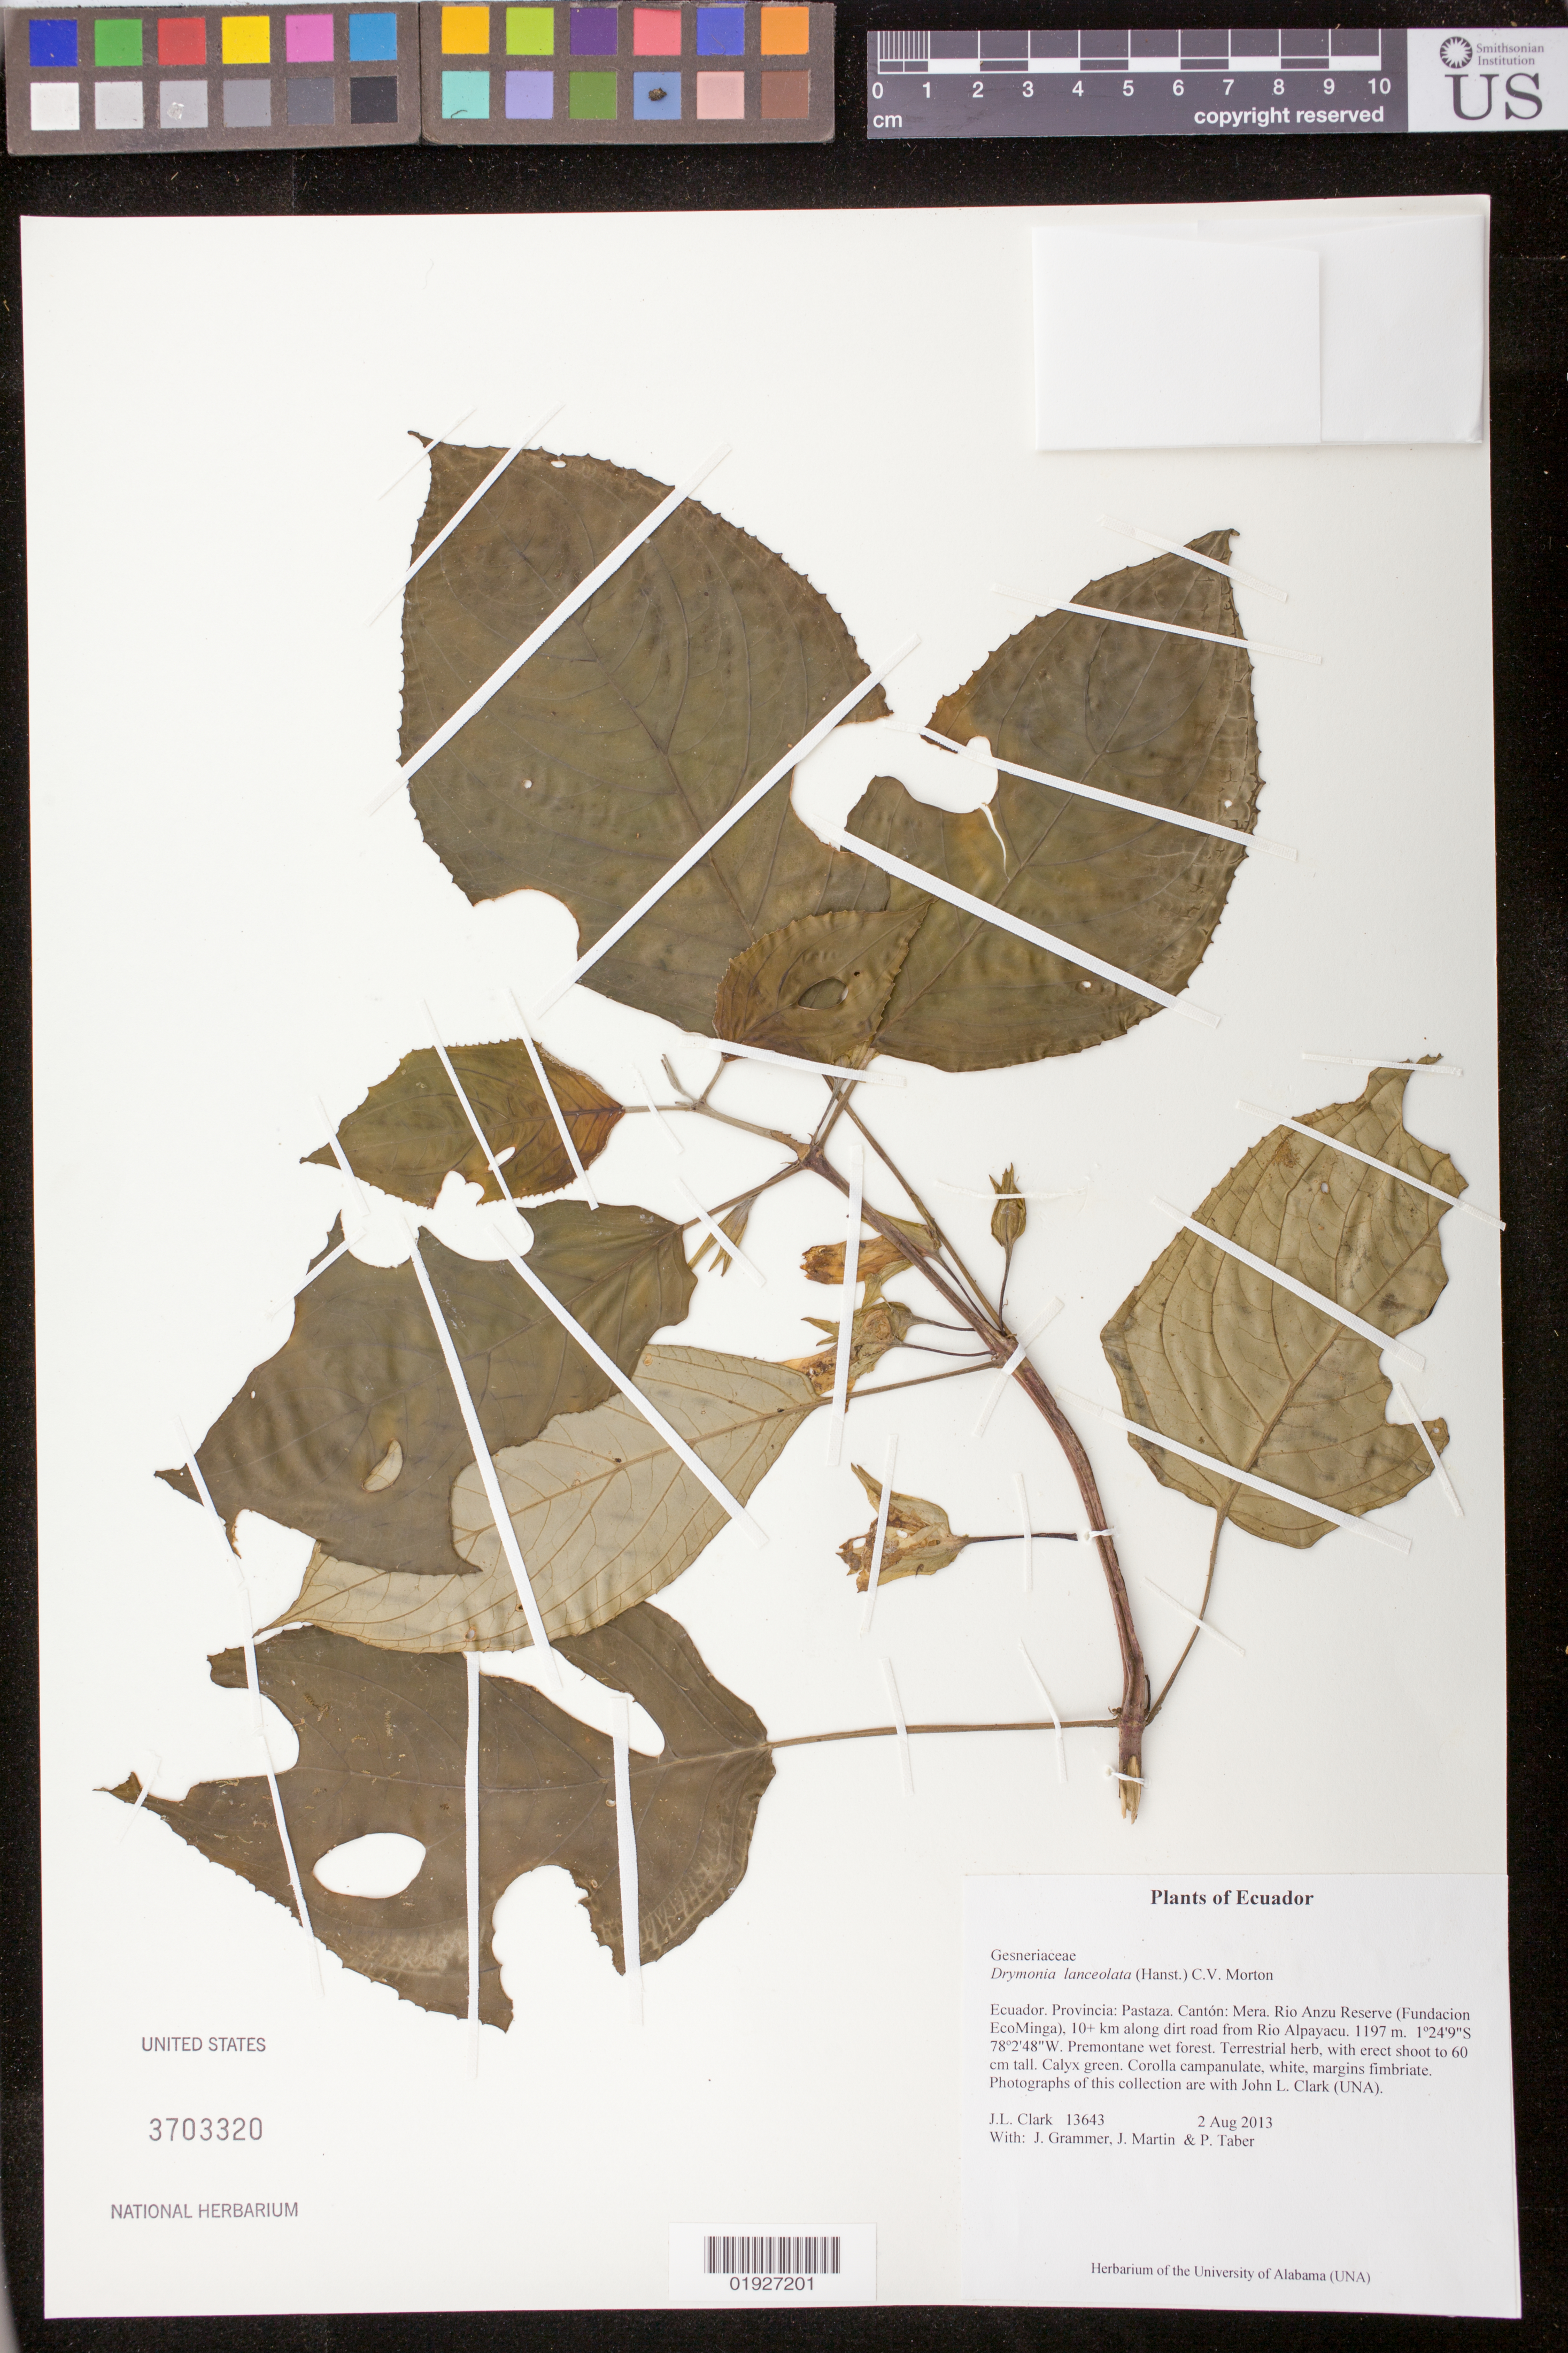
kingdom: Plantae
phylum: Tracheophyta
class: Magnoliopsida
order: Lamiales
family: Gesneriaceae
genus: Drymonia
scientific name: Drymonia lanceolata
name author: (Hanst.) C.V. Morton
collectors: J. L. Clark, J. Grammer, J. Martin & P. Taber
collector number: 13643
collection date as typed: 2 Aug 2013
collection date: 2013-08-02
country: Ecuador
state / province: Pastaza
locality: Ecuador, Provincia: Pastaza. Canton: Mera. Rio Anzu Reserve (Fundacion EcoMinga), 10± along dirt road from Rio Alpayacu.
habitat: Premontane wet forest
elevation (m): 1197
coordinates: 1°24'9"S, 78°2'48"W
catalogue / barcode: US 3703320